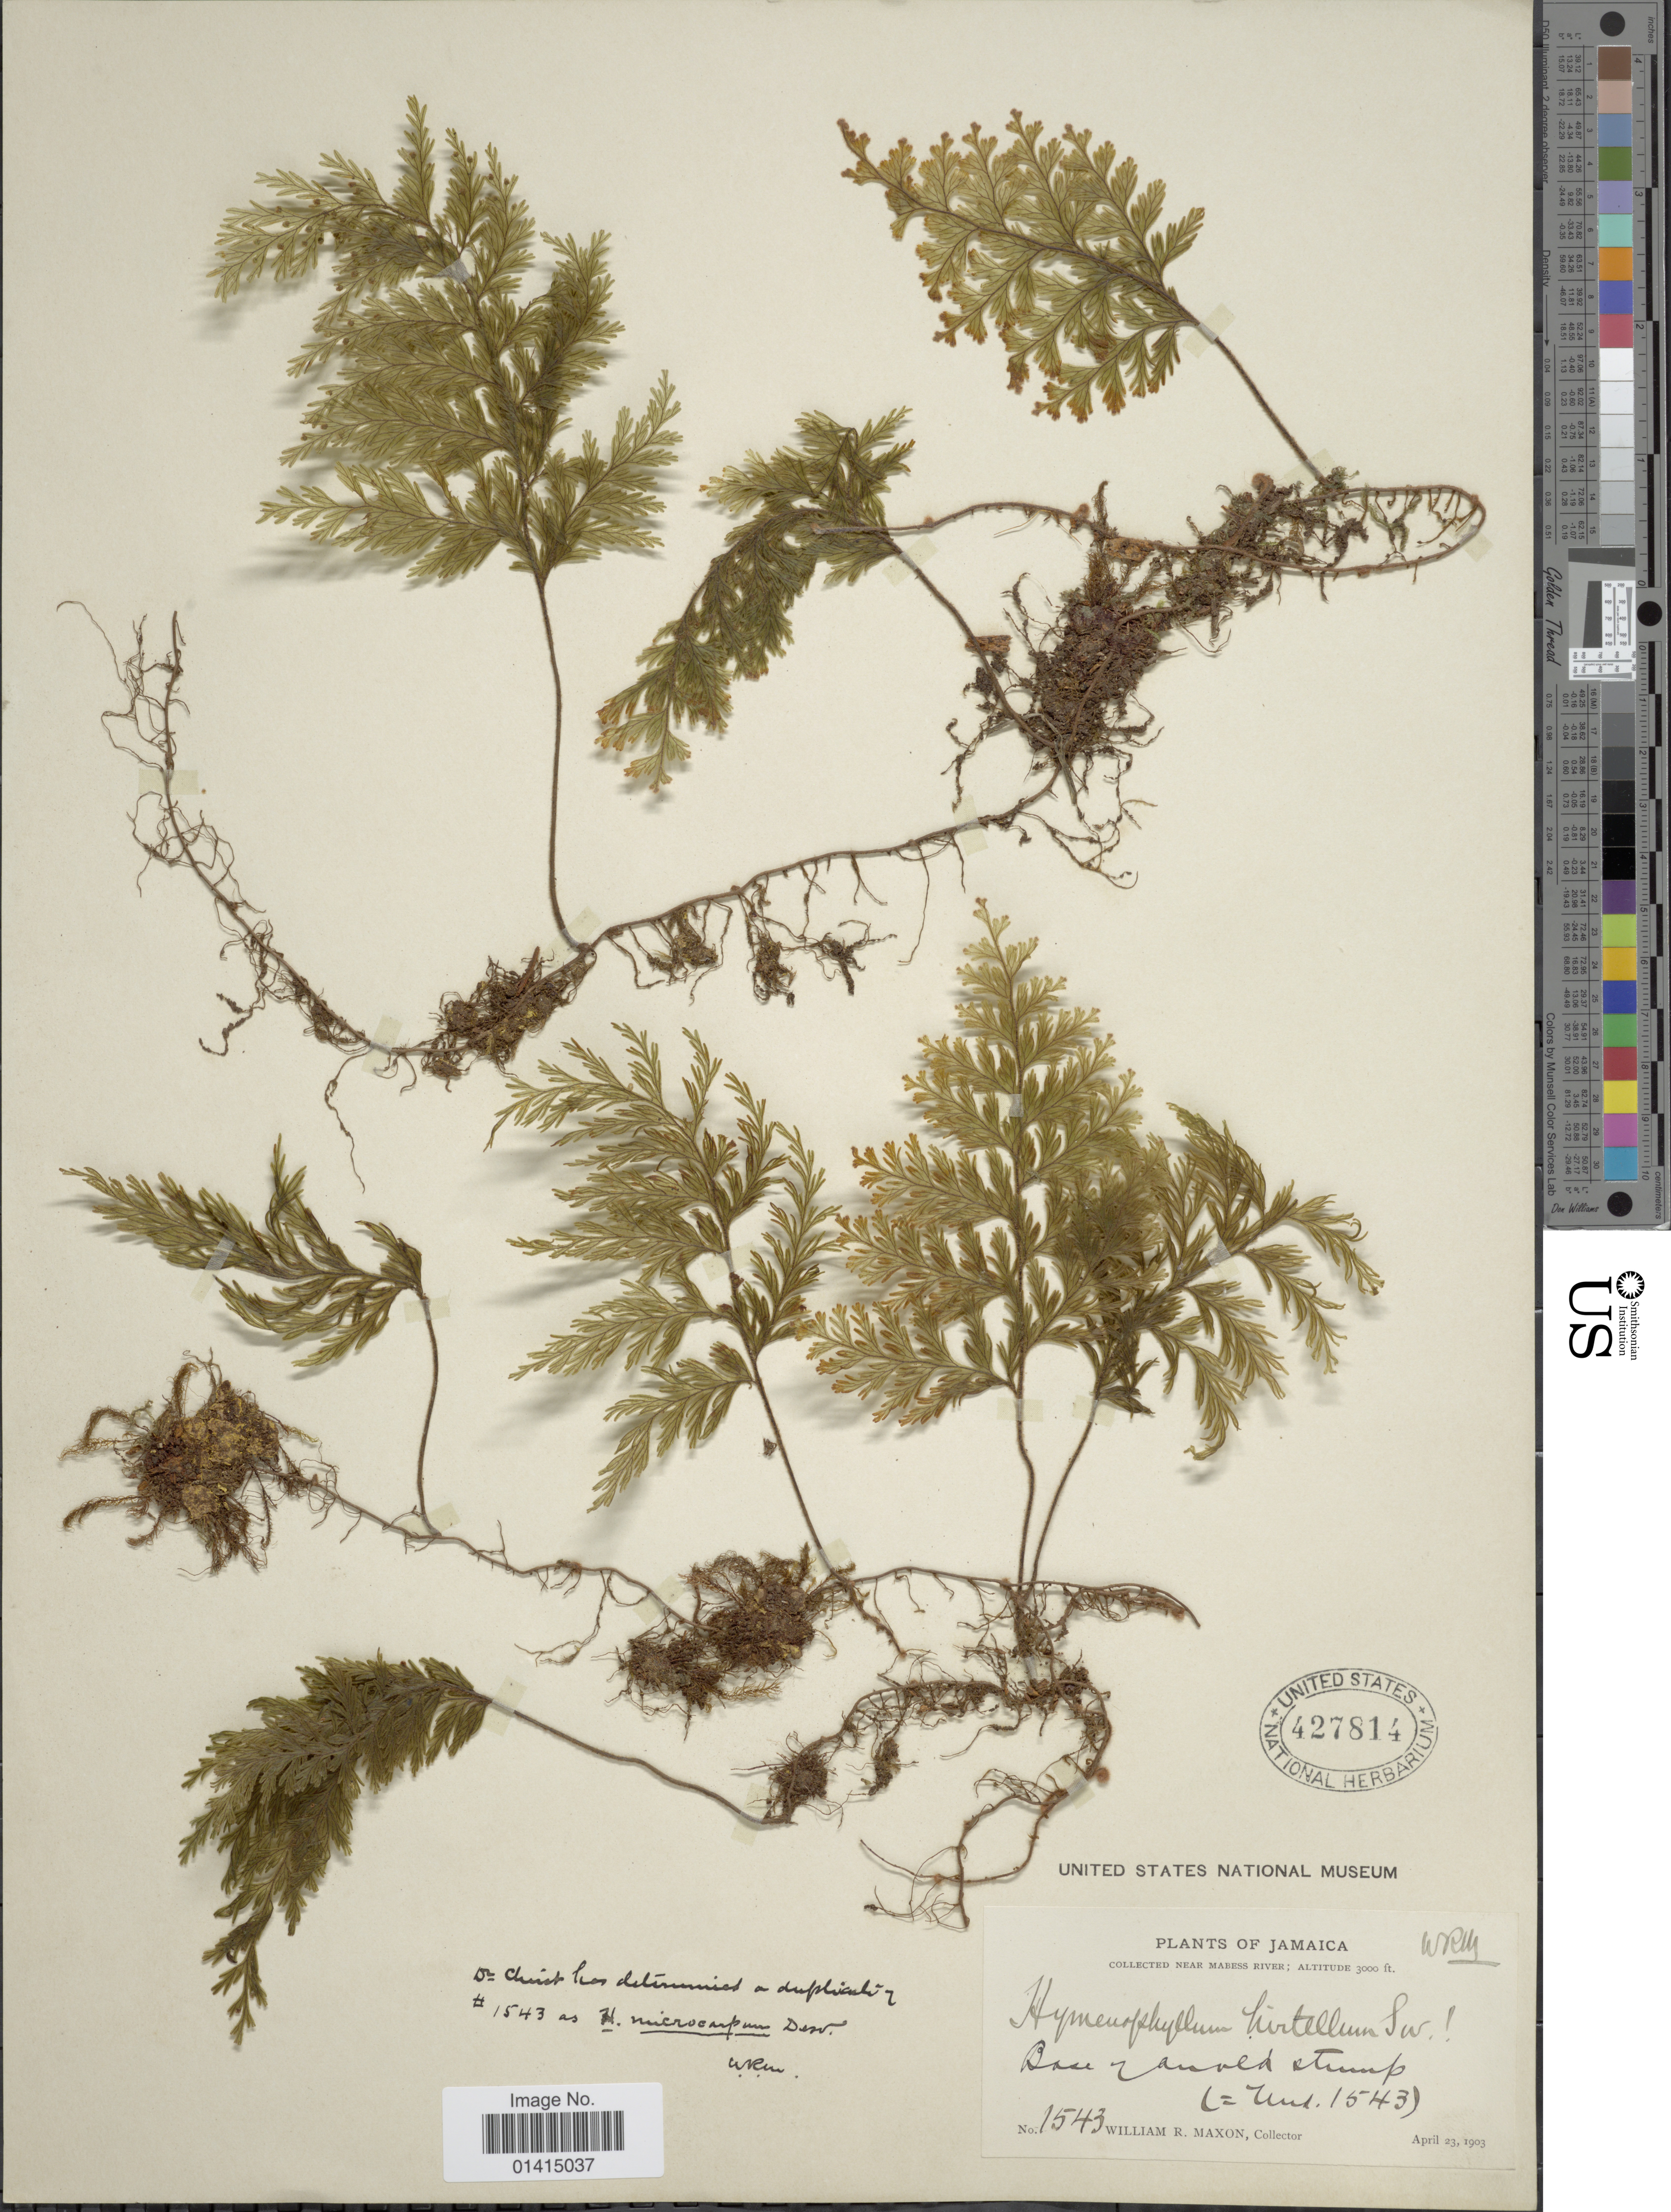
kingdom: Plantae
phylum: Tracheophyta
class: Polypodiopsida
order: Hymenophyllales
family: Hymenophyllaceae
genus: Hymenophyllum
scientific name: Hymenophyllum hirtellum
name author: Sw. in Schrad.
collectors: W. R. Maxon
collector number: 1543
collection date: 1903-04-23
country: Jamaica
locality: Near Mabess River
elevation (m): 914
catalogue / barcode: US 427814